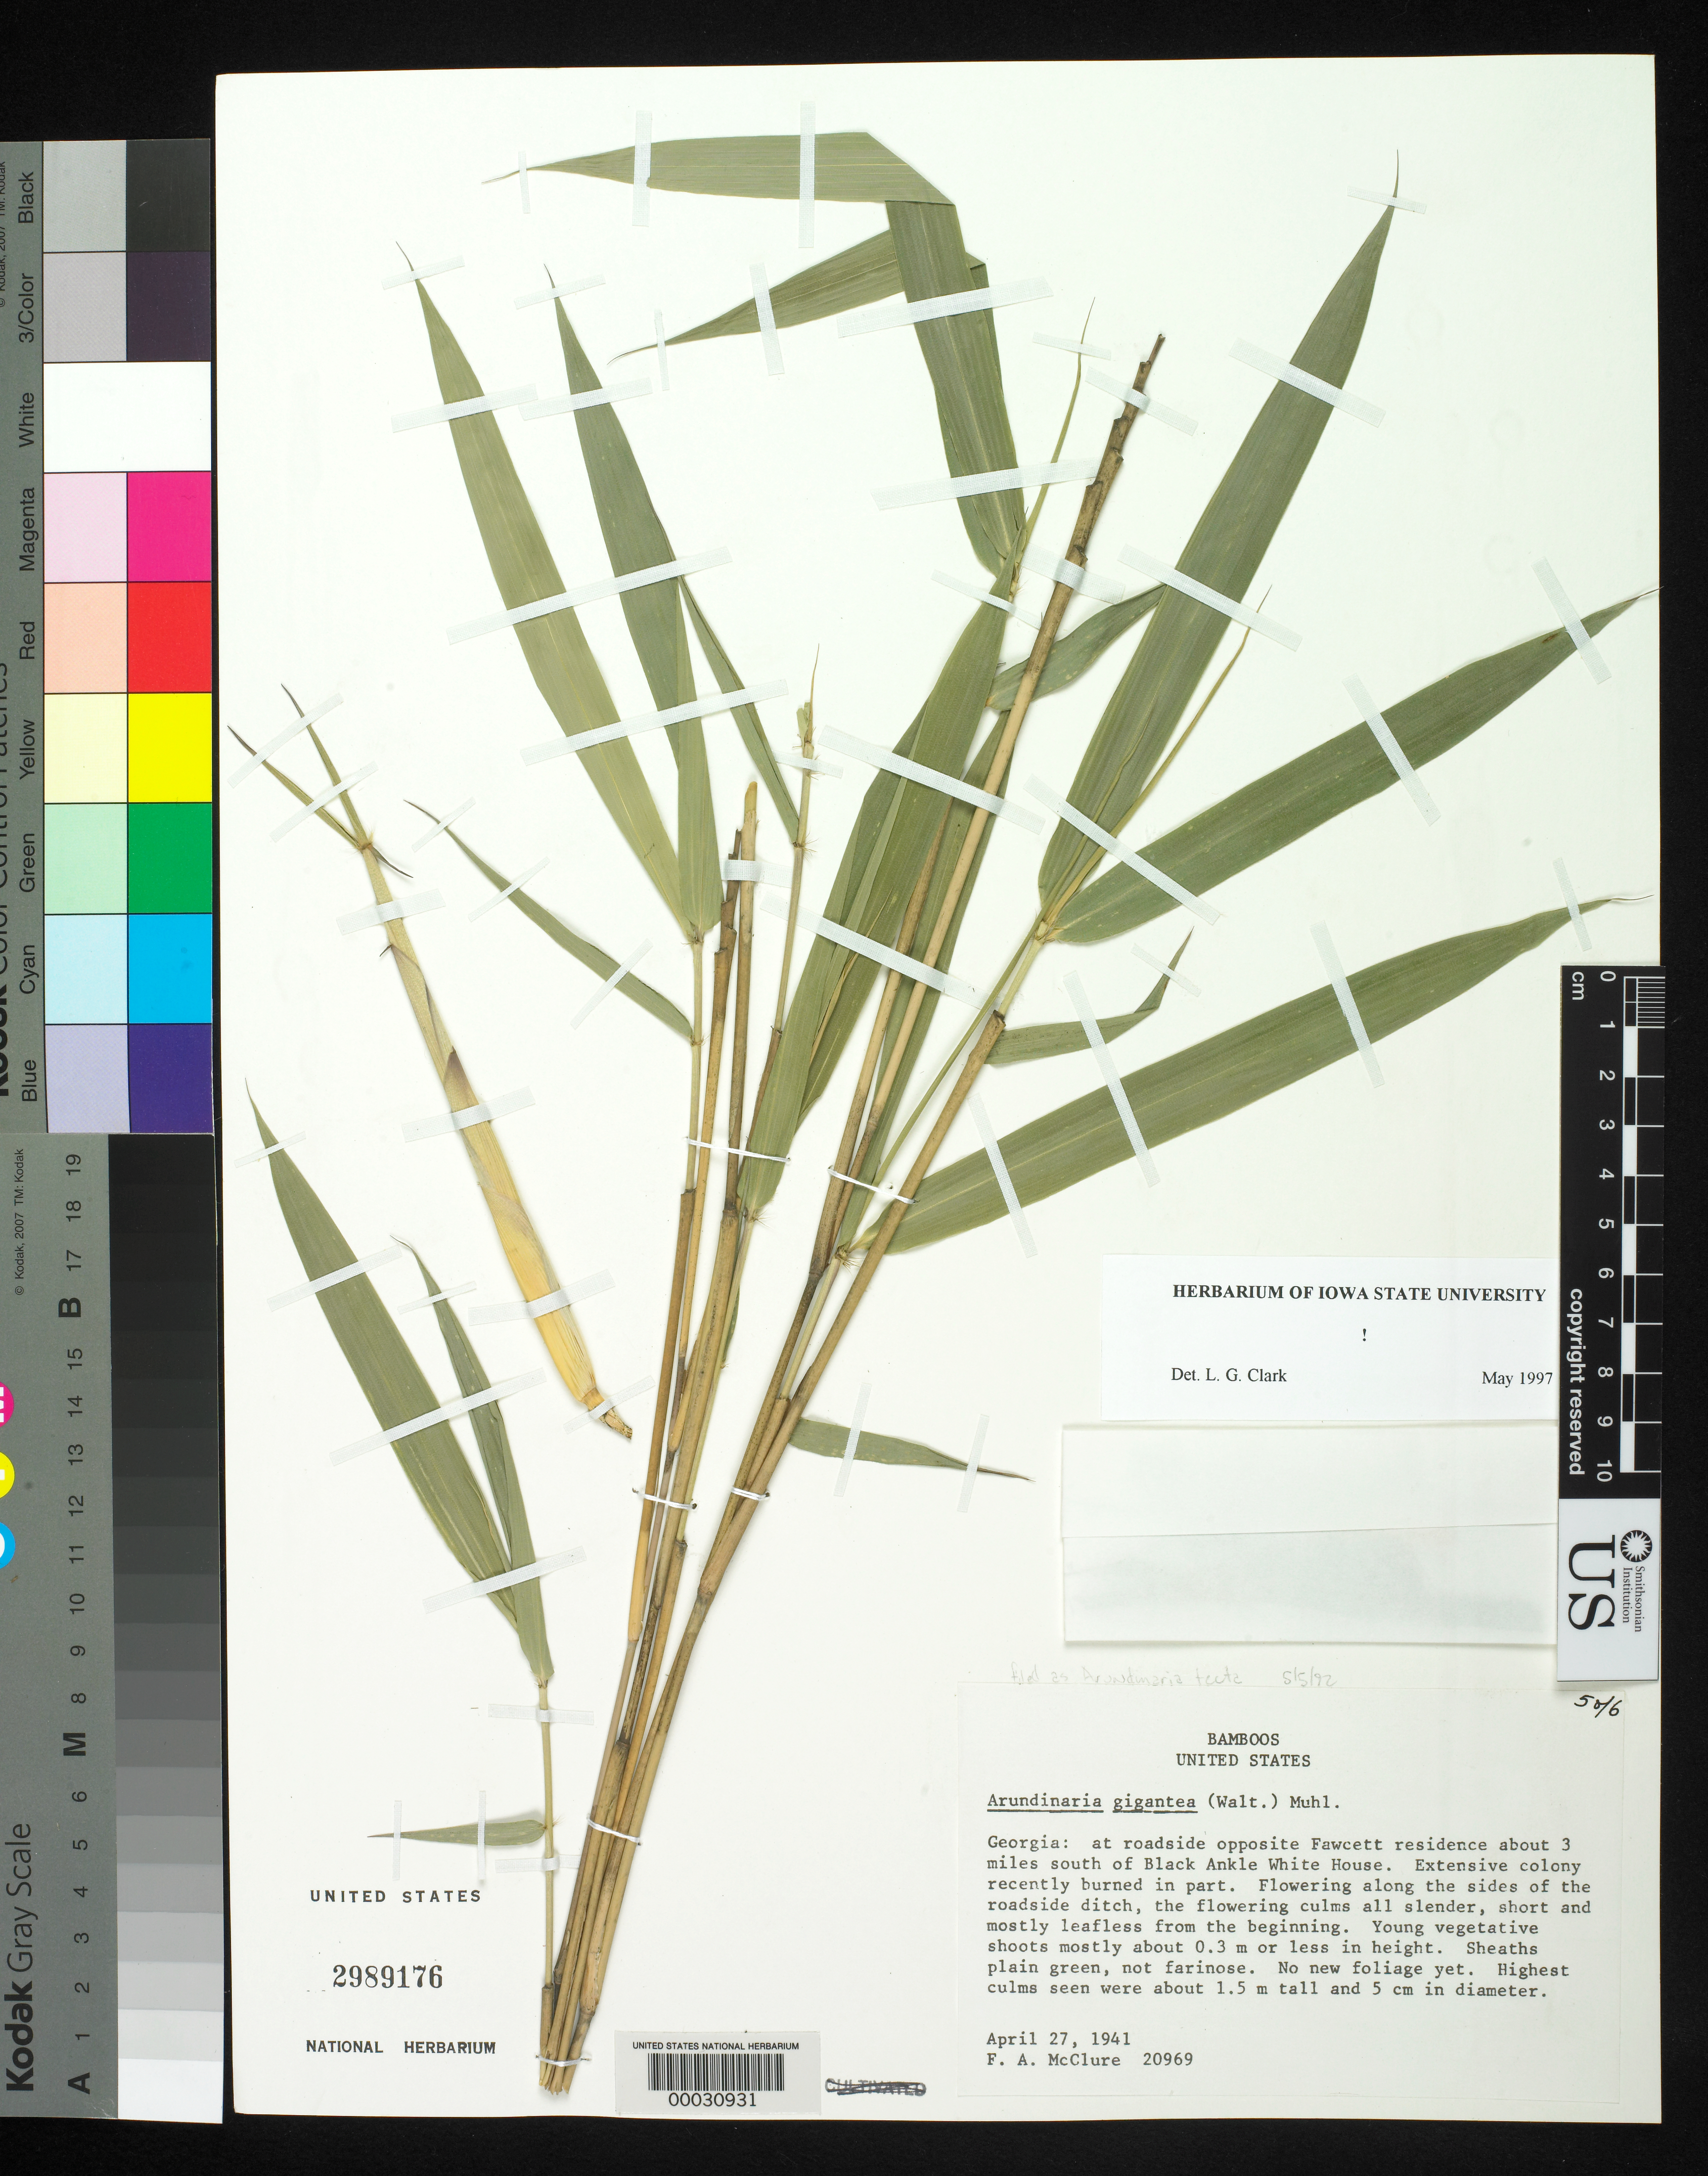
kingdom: Plantae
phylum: Tracheophyta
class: Liliopsida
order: Poales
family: Poaceae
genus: Arundinaria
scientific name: Arundinaria tecta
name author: (Walter) Muhl.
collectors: F. A. McClure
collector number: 20969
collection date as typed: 27 Apr 1941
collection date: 1941-04-27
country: United States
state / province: Georgia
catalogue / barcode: US 2989176